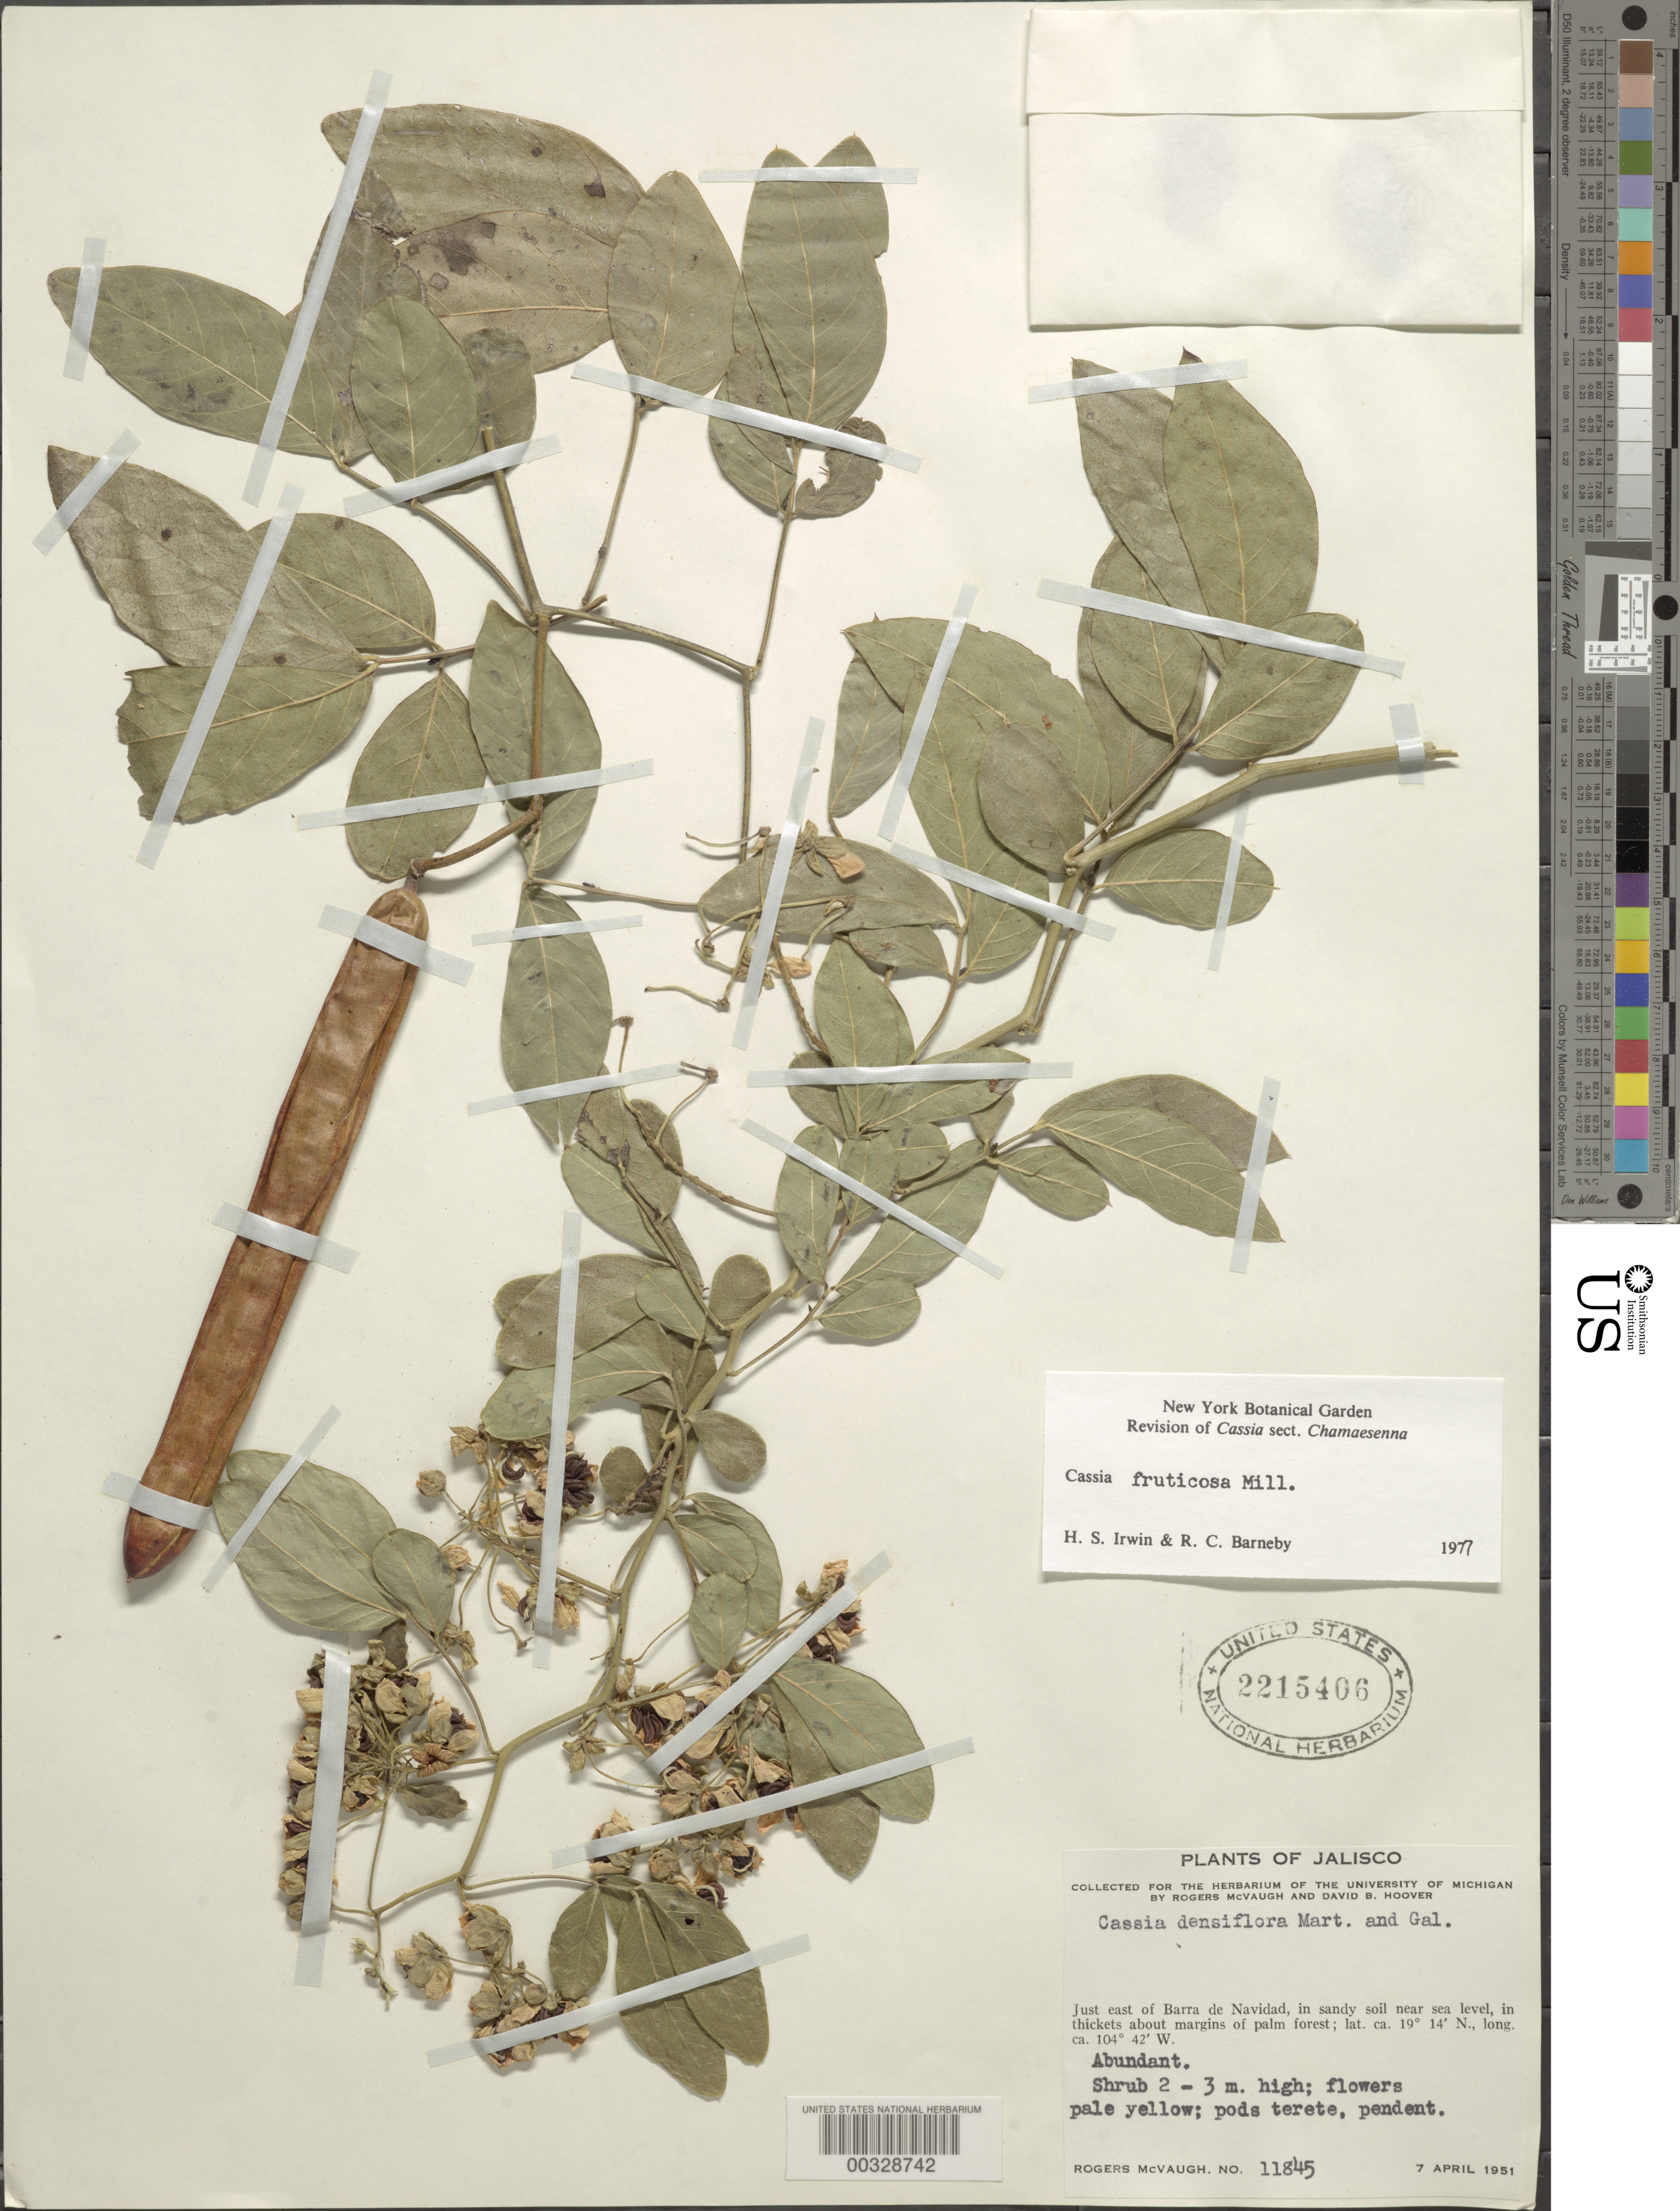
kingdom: Plantae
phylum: Tracheophyta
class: Magnoliopsida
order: Fabales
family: Fabaceae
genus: Senna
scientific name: Senna fruticosa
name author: (Benth.) H.S. Irwin & Barneby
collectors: R. McVaugh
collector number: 11845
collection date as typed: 07 Apr 1951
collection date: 1951-04-07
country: Mexico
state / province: Jalisco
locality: Just E of Barra de Navidad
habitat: In sandy soil, in thickets about margins of forest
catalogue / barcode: US 2215406